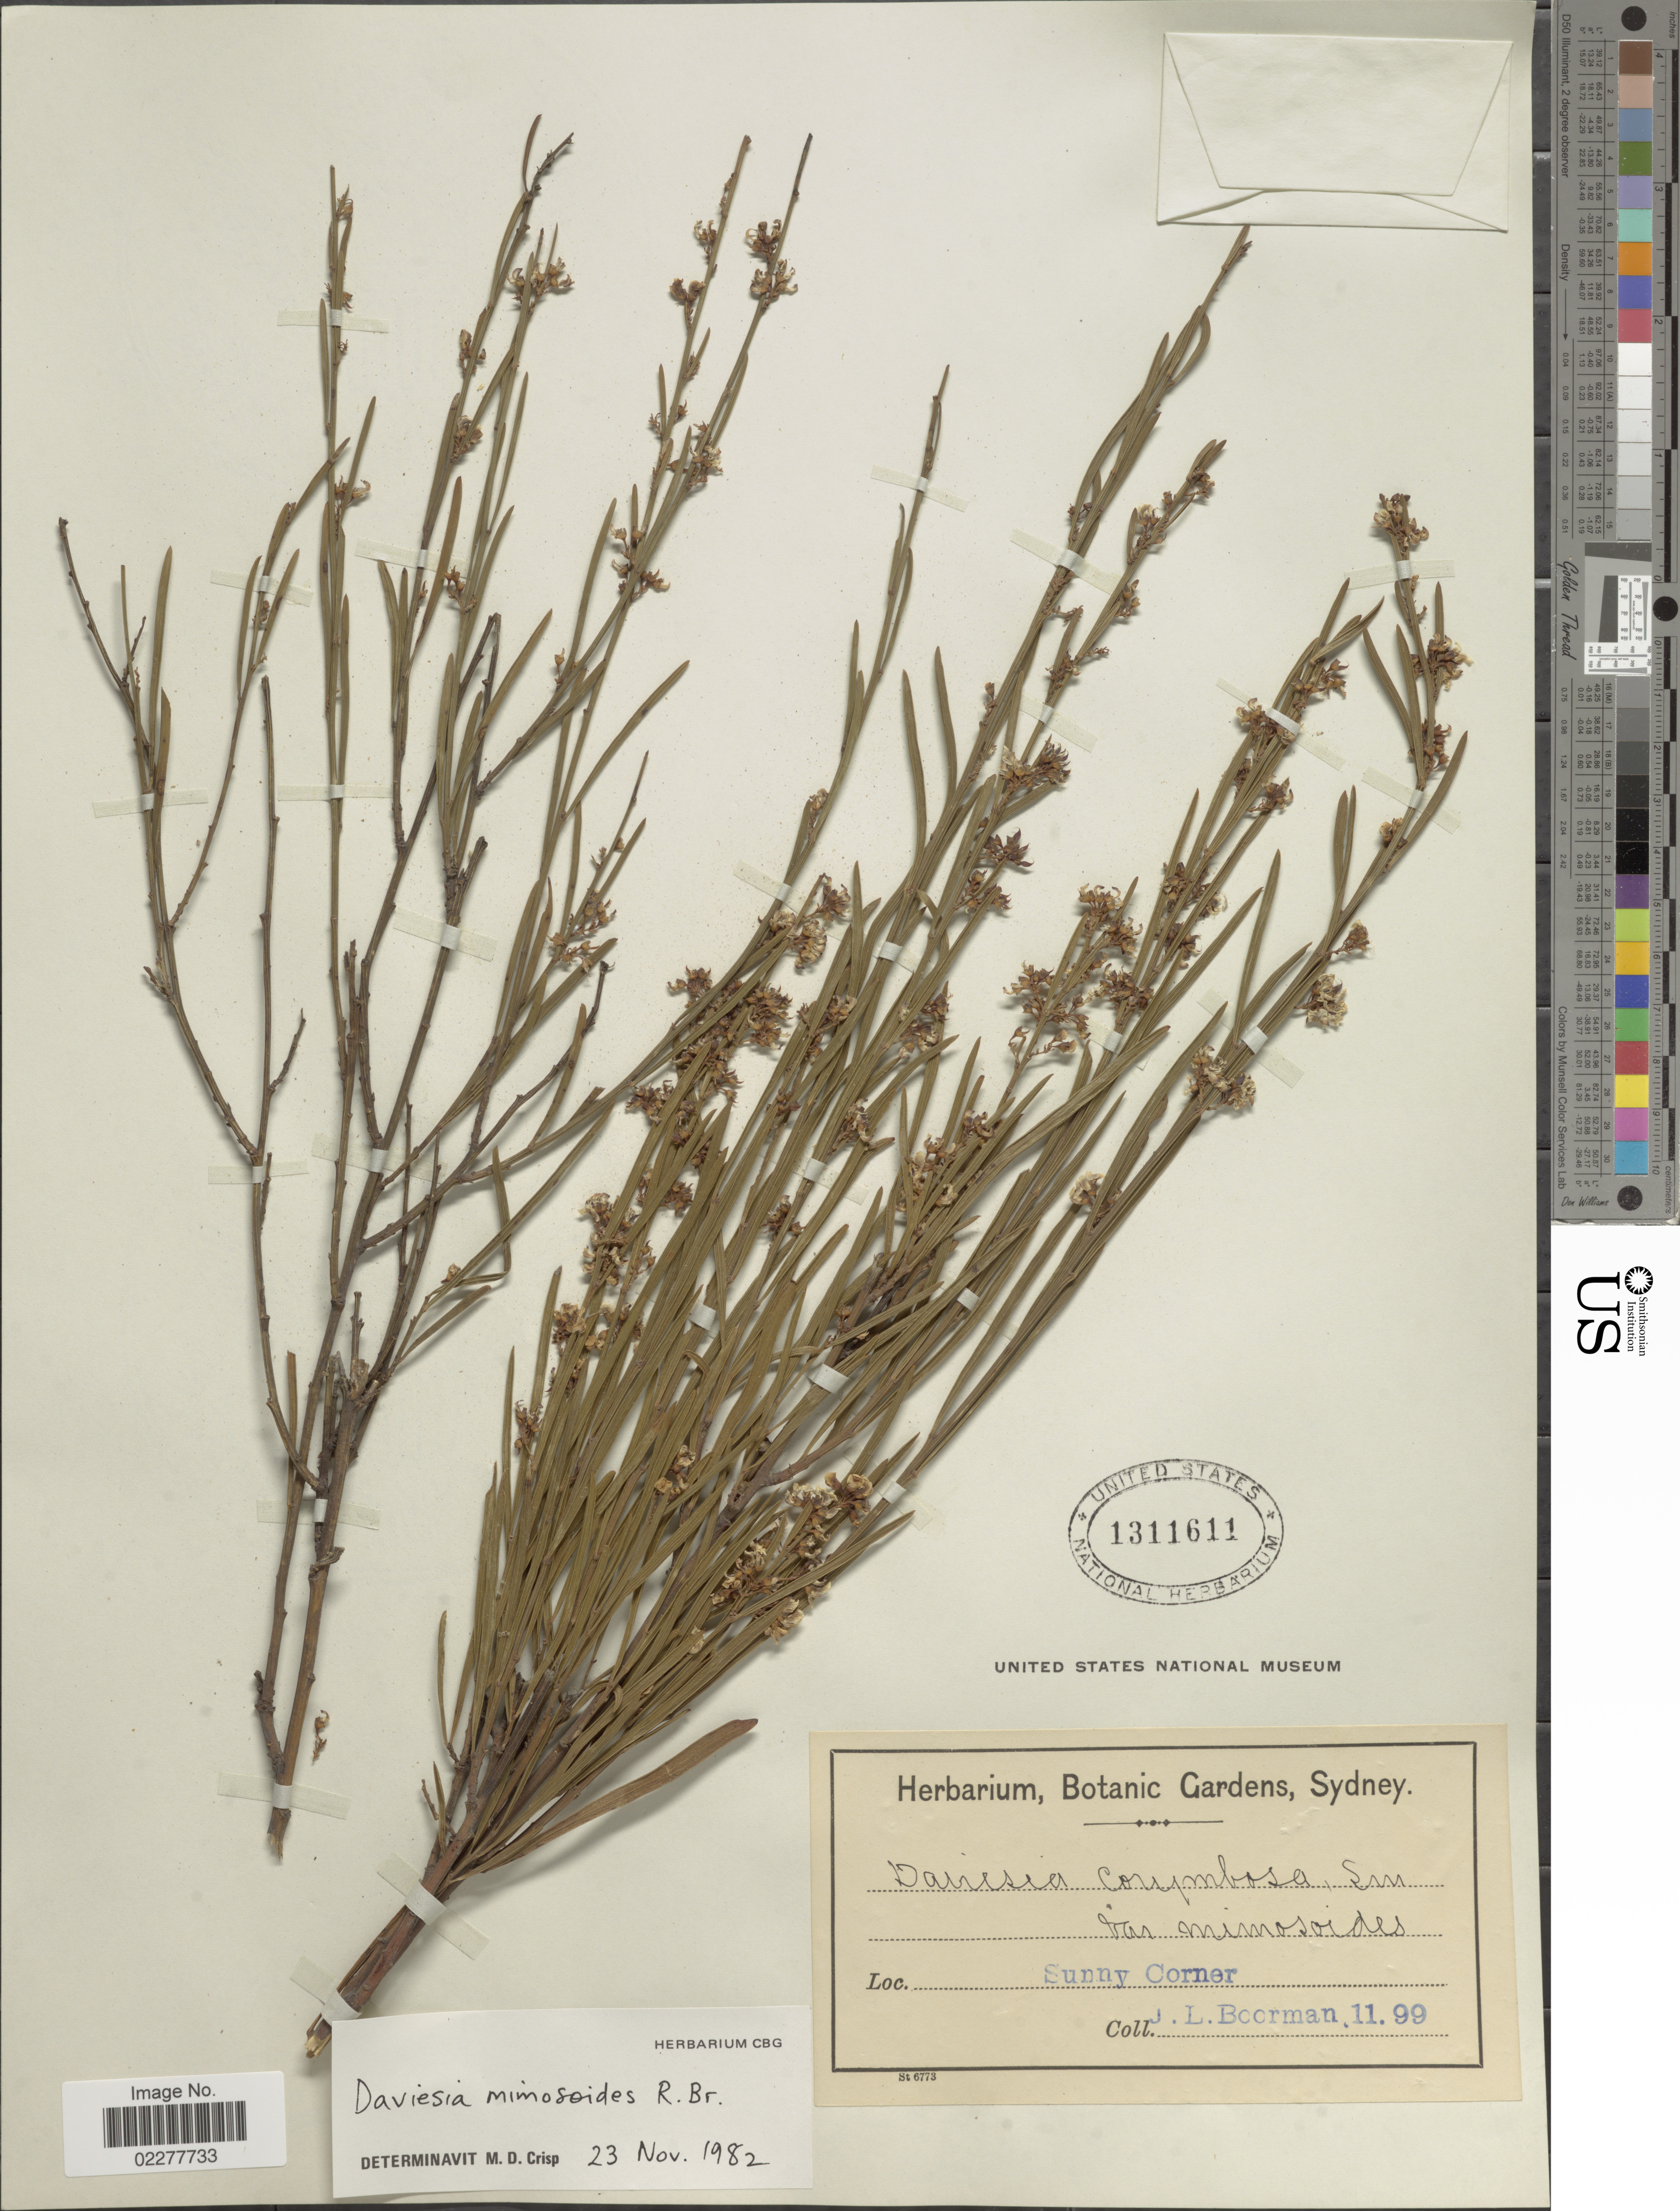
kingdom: Plantae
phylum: Tracheophyta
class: Magnoliopsida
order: Fabales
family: Fabaceae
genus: Daviesia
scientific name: Daviesia mimosoides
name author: R. Br.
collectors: J. Boorman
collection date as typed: Transcribed d/m/y: /11/99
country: Australia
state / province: New South Wales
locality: Sunny corner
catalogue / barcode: US 1311611